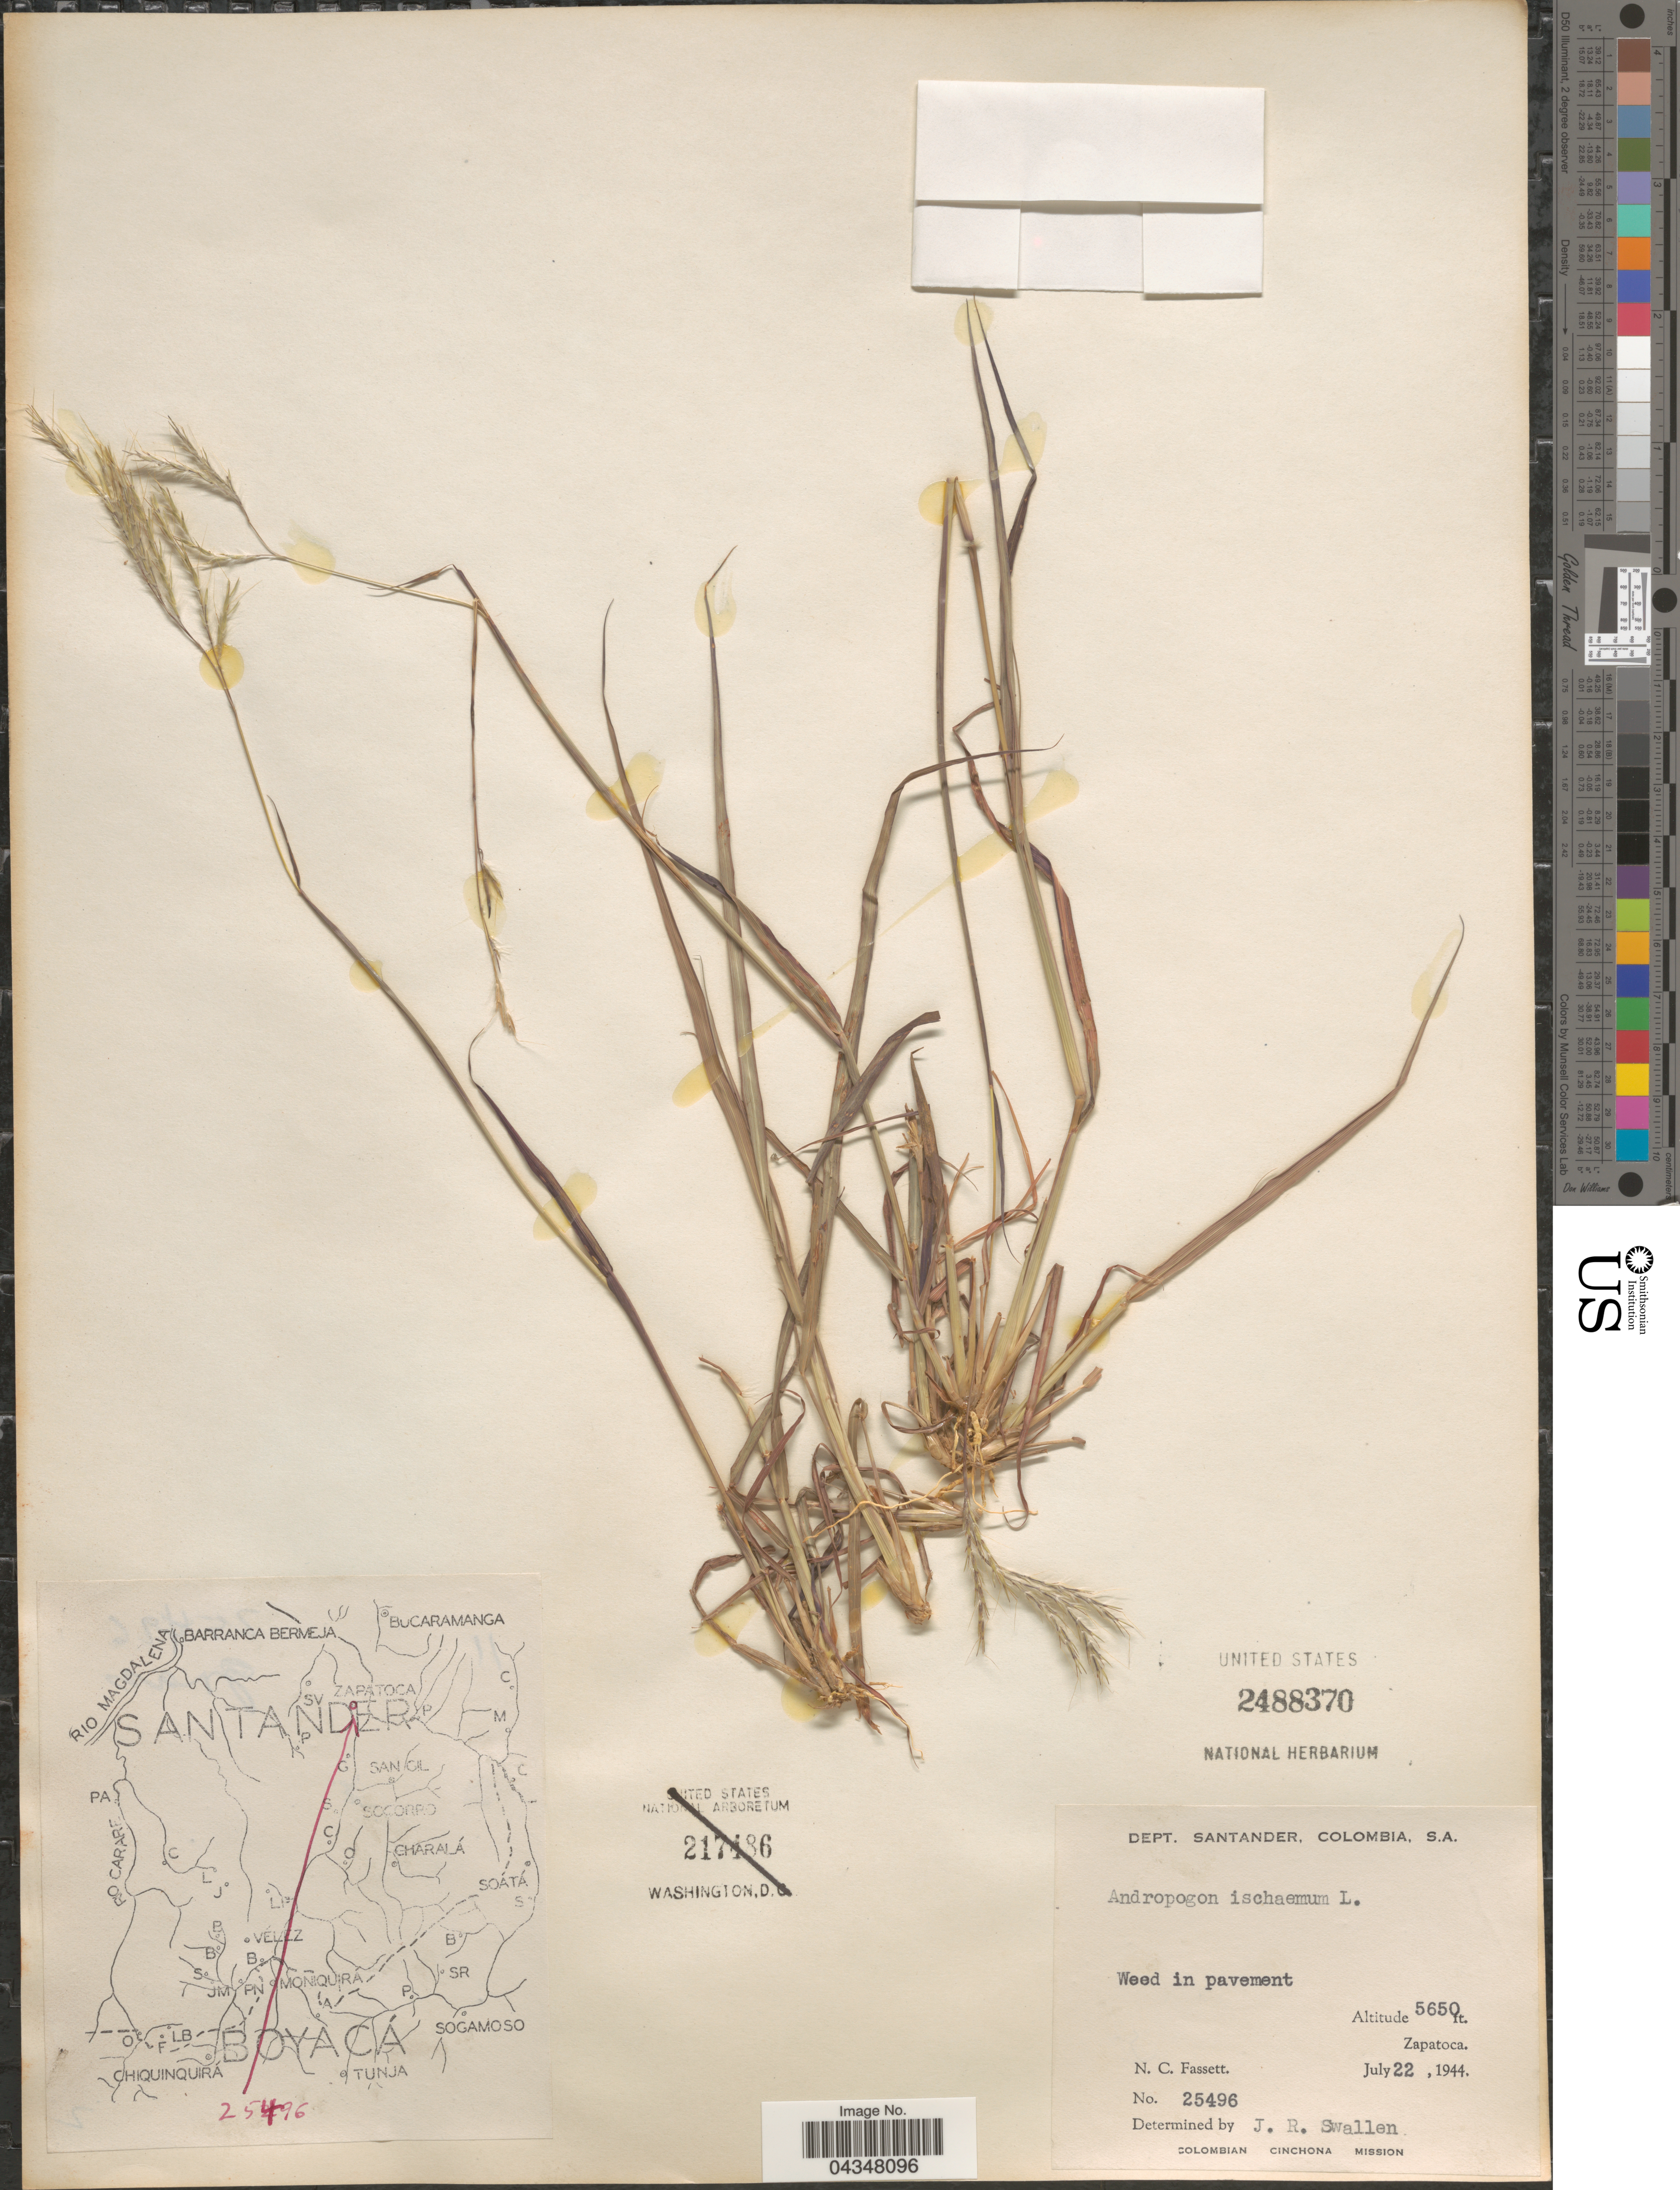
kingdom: Plantae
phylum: Tracheophyta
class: Liliopsida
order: Poales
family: Poaceae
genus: Bothriochloa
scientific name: Bothriochloa ischaemum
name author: (L.) Keng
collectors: N. C. Fassett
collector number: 25496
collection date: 1944-07-22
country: Colombia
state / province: Santander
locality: Dept. Santander. Zapatoca. Colombian Cinchona Mission.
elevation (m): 1722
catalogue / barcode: US 2488370